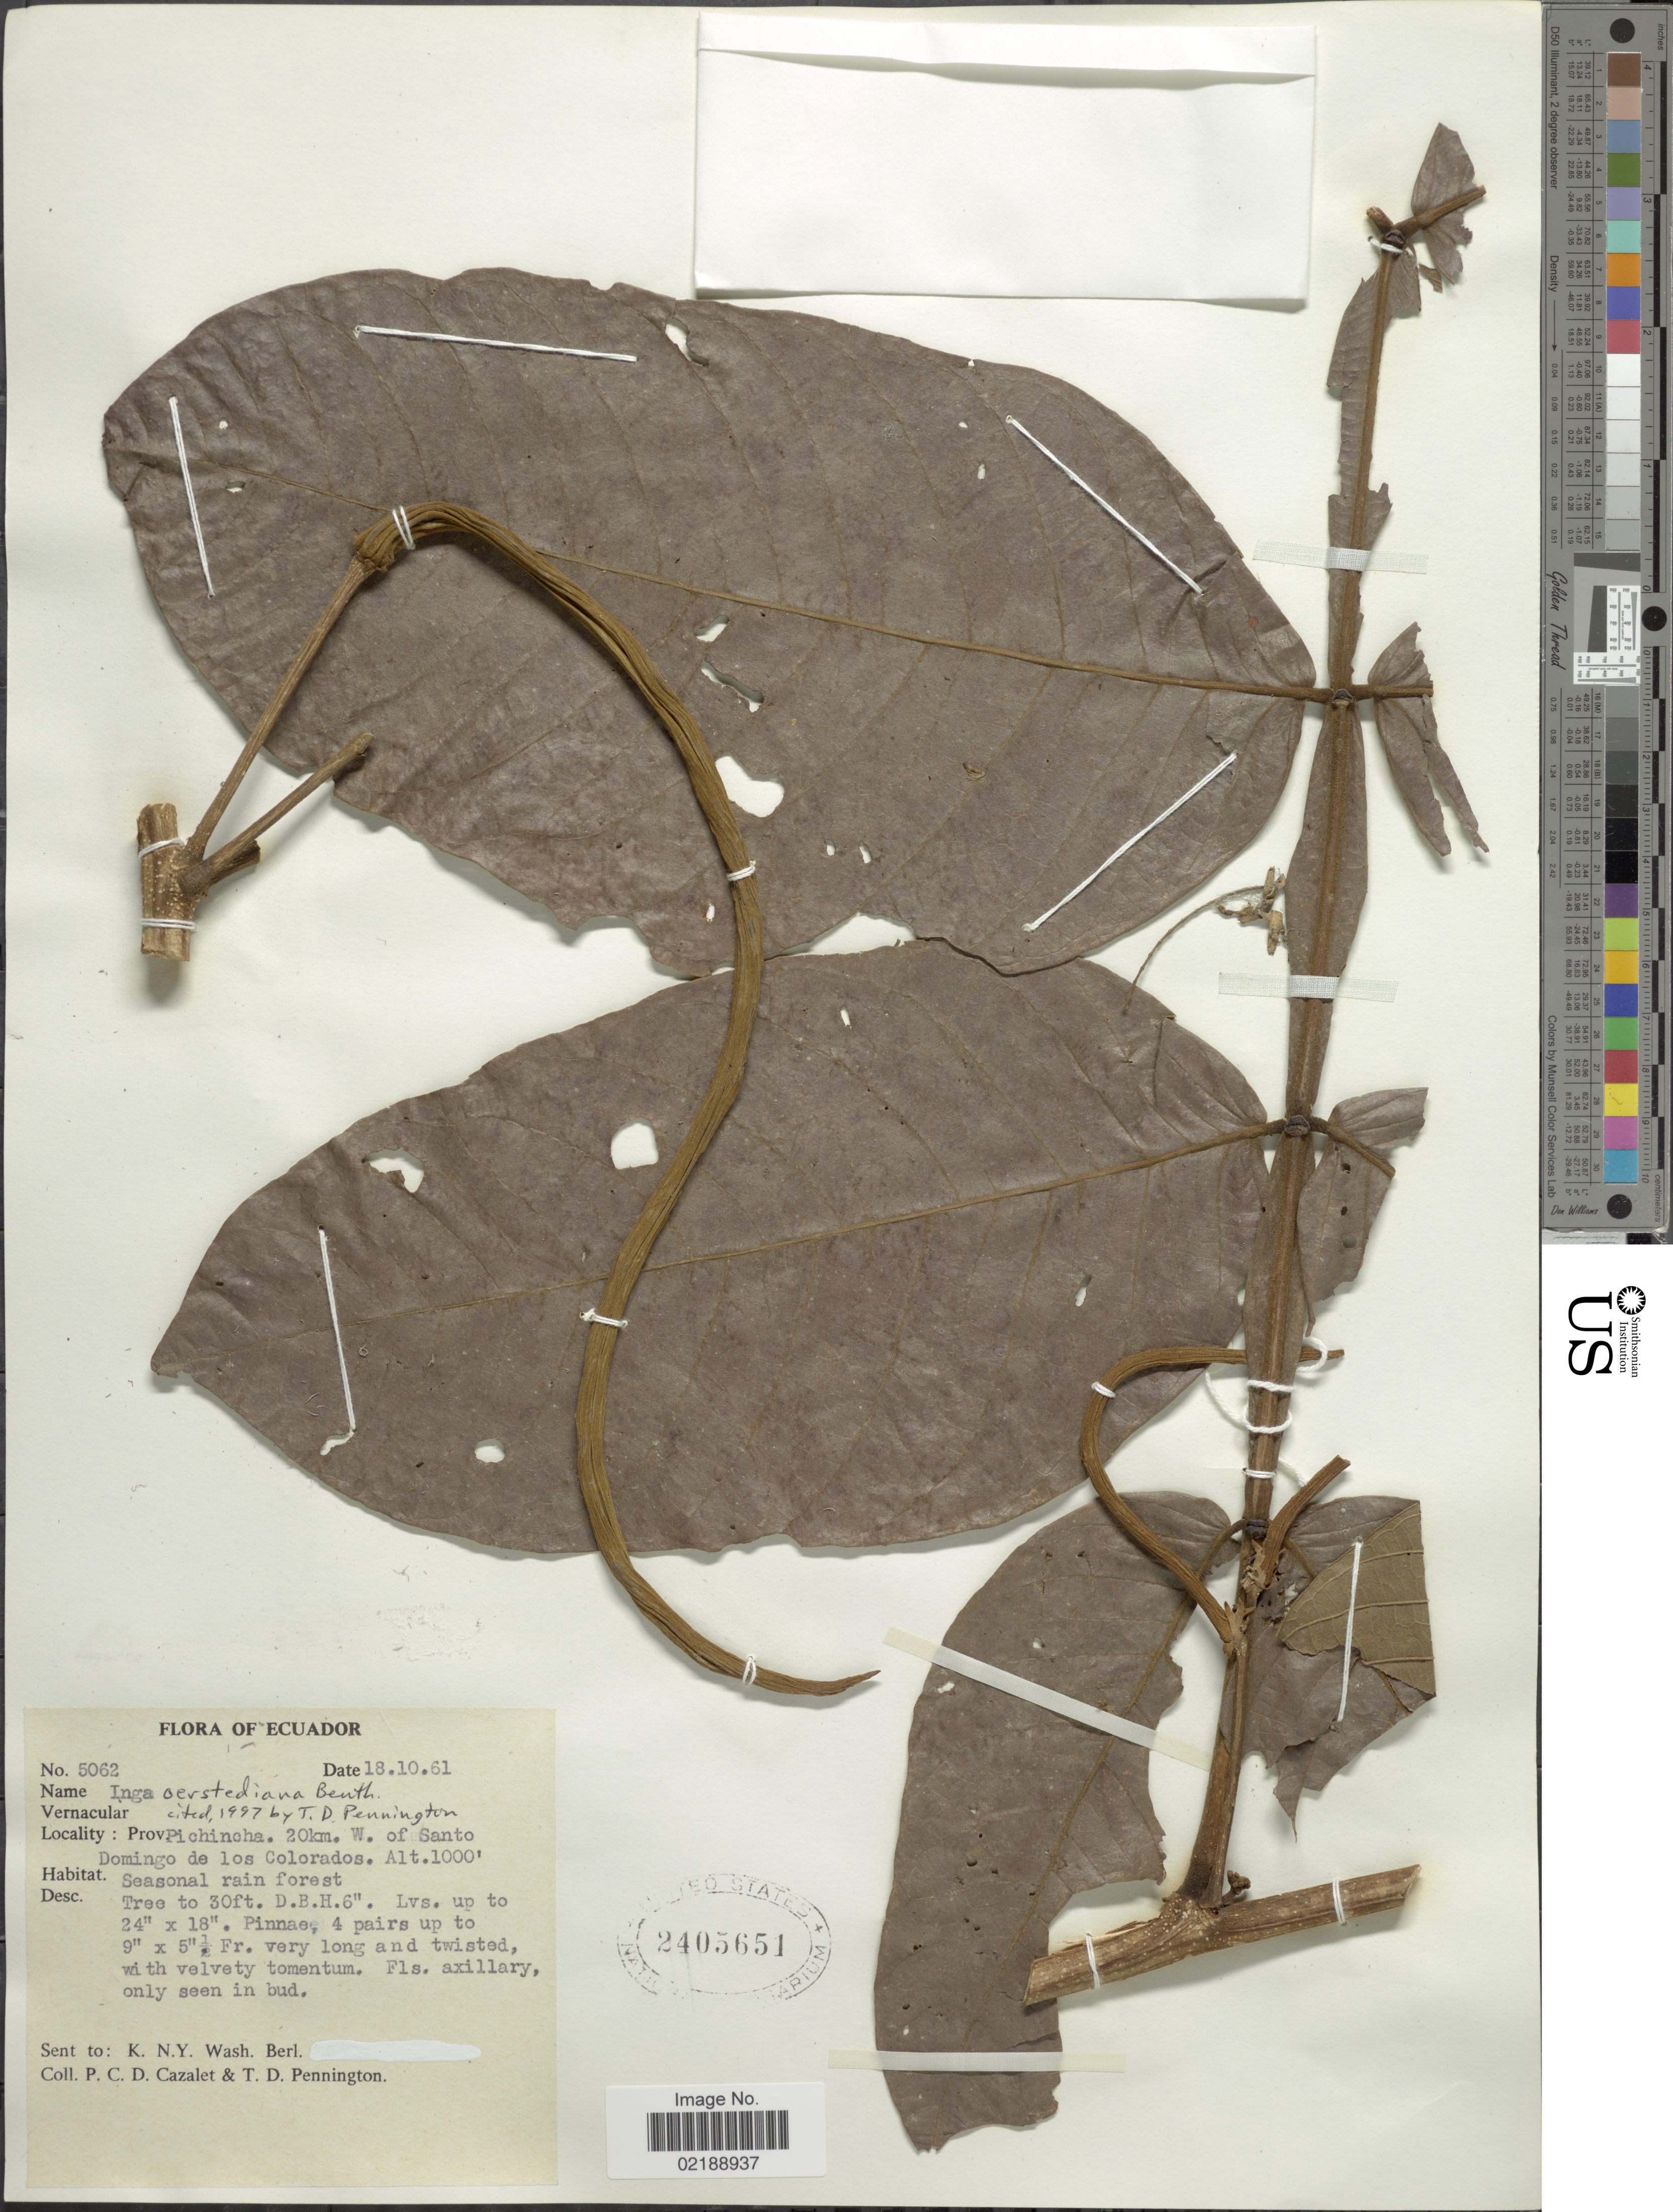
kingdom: Plantae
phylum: Tracheophyta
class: Magnoliopsida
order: Fabales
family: Fabaceae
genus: Inga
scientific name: Inga oerstediana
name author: Benth.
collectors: P. C. D. Cazalet & T. D. Pennington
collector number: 5062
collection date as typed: Transcribed d/m/y: 18/10/61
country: Ecuador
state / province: Pichincha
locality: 20km W of Santo Domingo de los Colorados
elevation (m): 305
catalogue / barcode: US 2405651